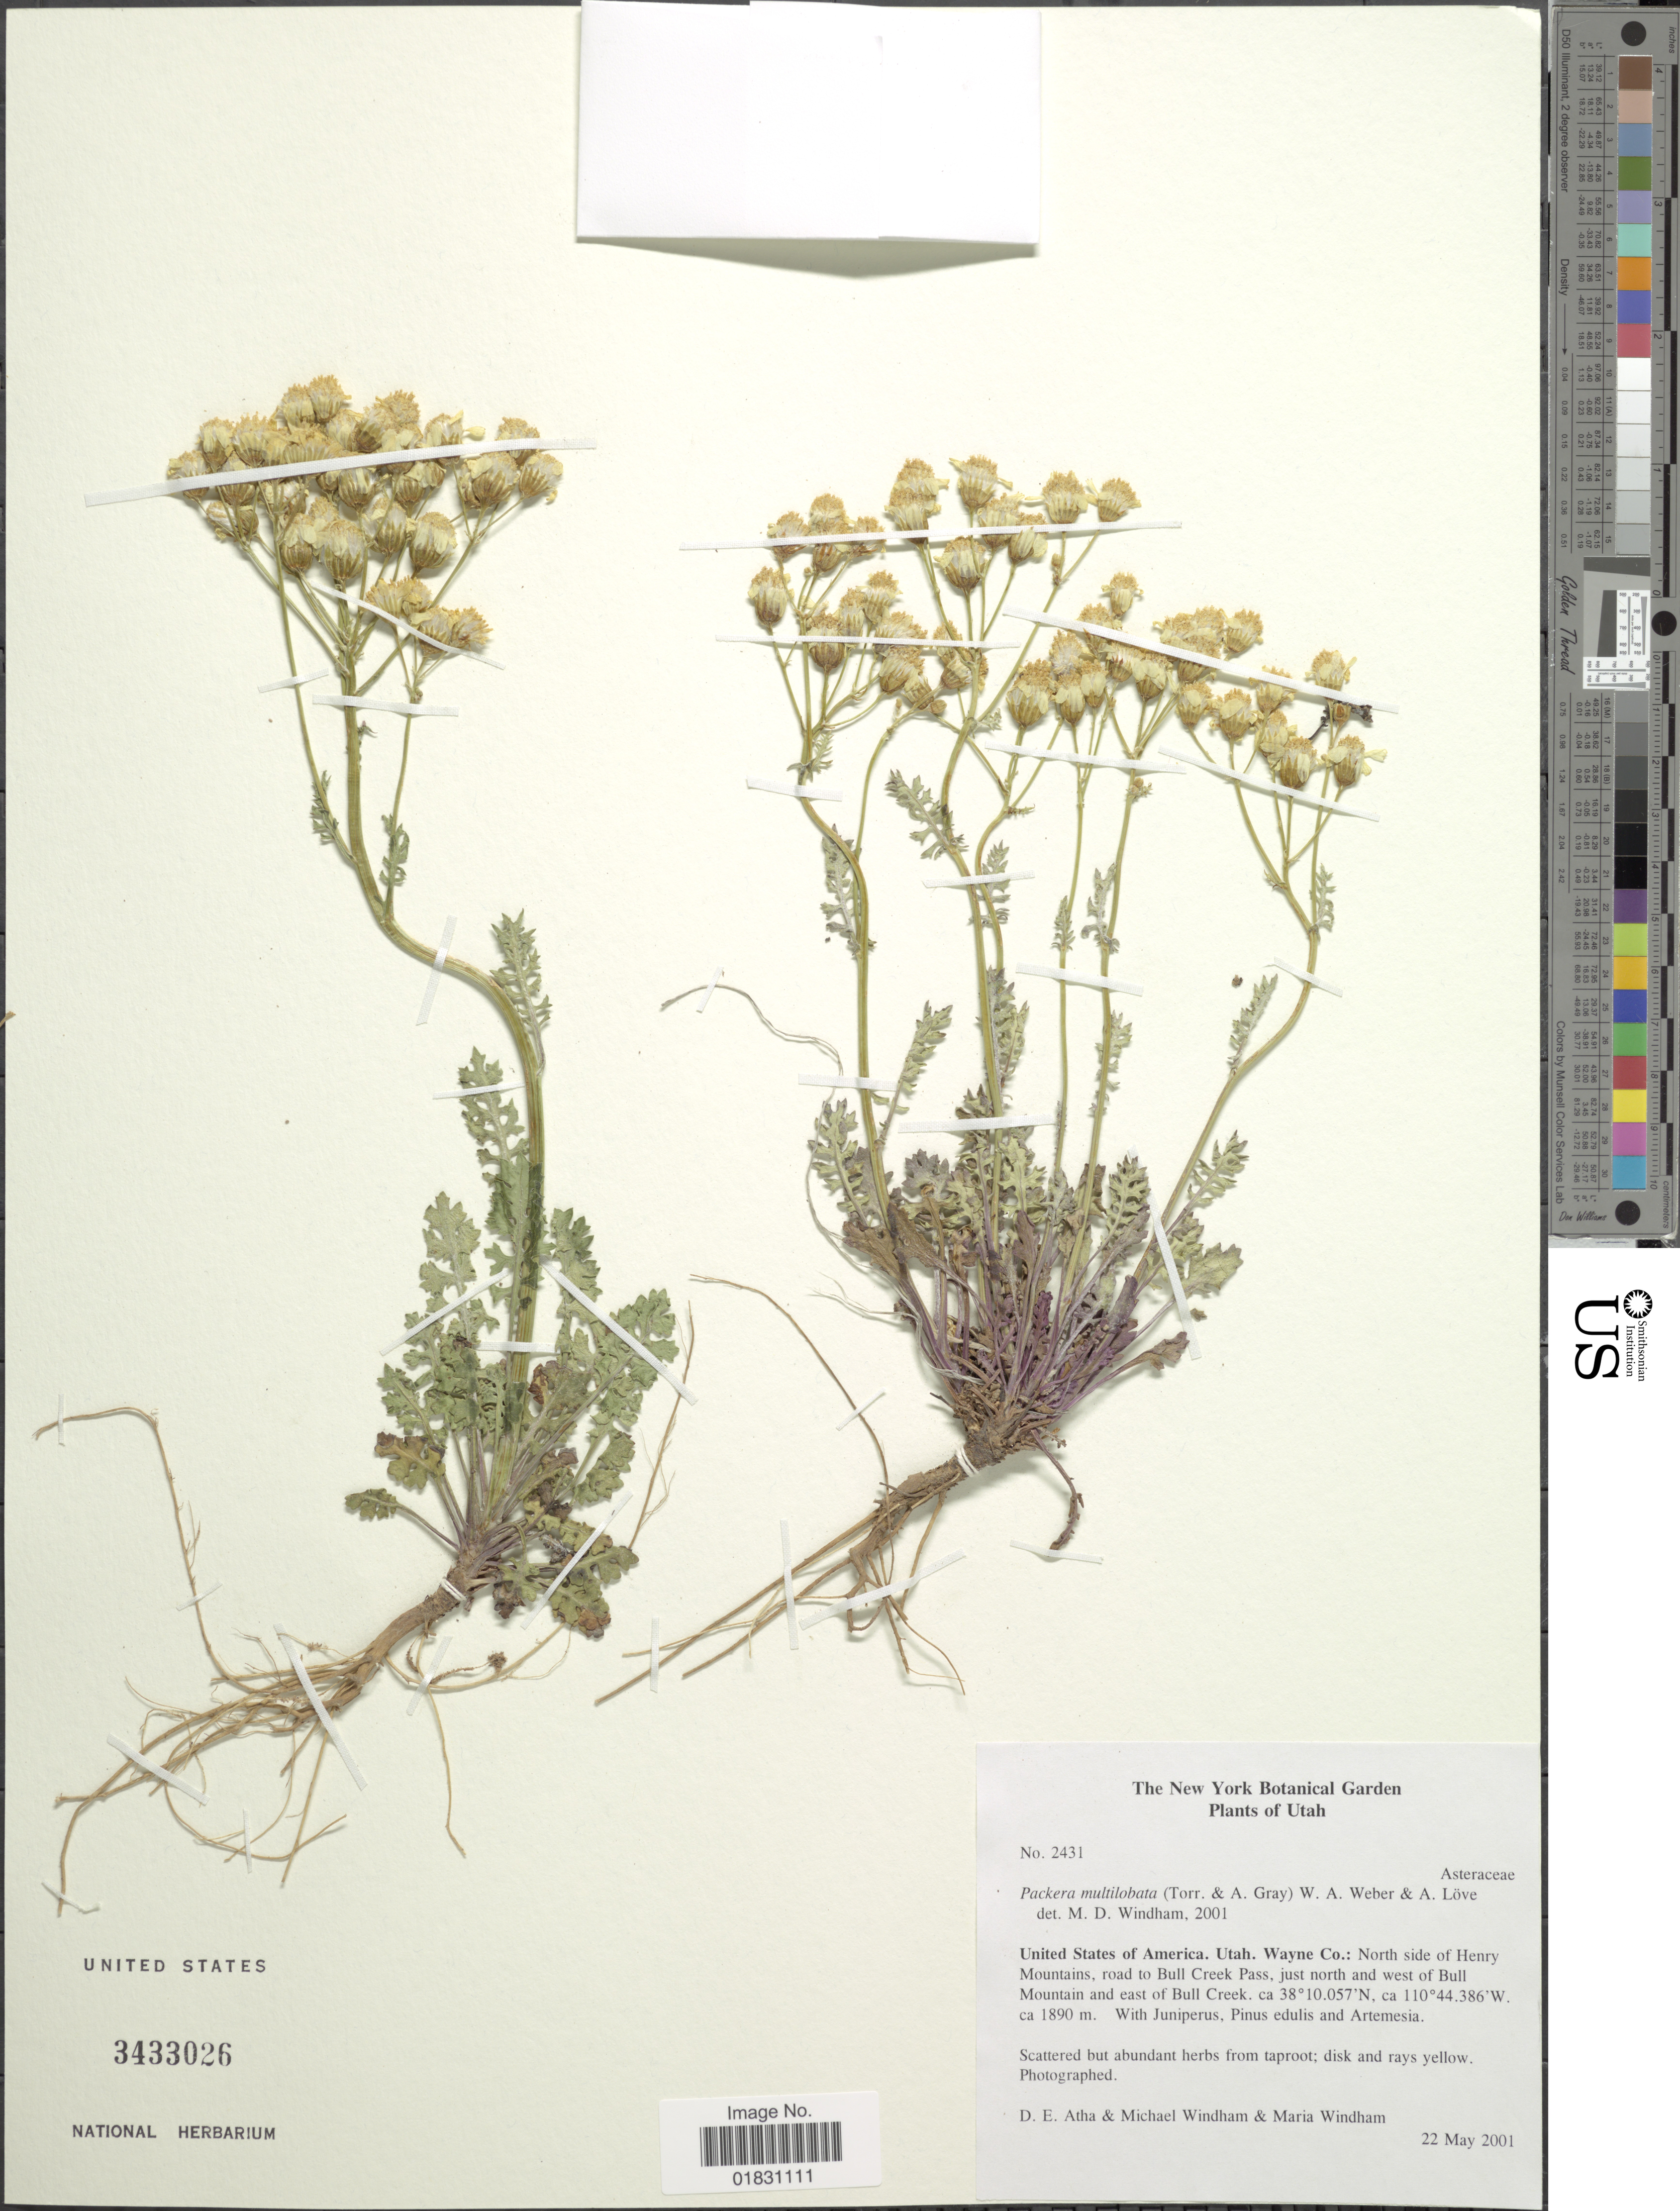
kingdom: Plantae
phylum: Tracheophyta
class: Magnoliopsida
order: Asterales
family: Asteraceae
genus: Packera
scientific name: Packera multilobata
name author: (Torr. & A. Gray) W.A. Weber & Á. Löve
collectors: D. Atha, M. D. Windham & M. D. Windham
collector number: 2431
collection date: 2001-05-22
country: United States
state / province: Utah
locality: United States of America, Utah, Wayne Co.: North side of Henry Mountains, road to Bull Creek Pass, just north and west of BUll Mountain and east of Bull Creek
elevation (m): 1890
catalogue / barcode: US 3433026